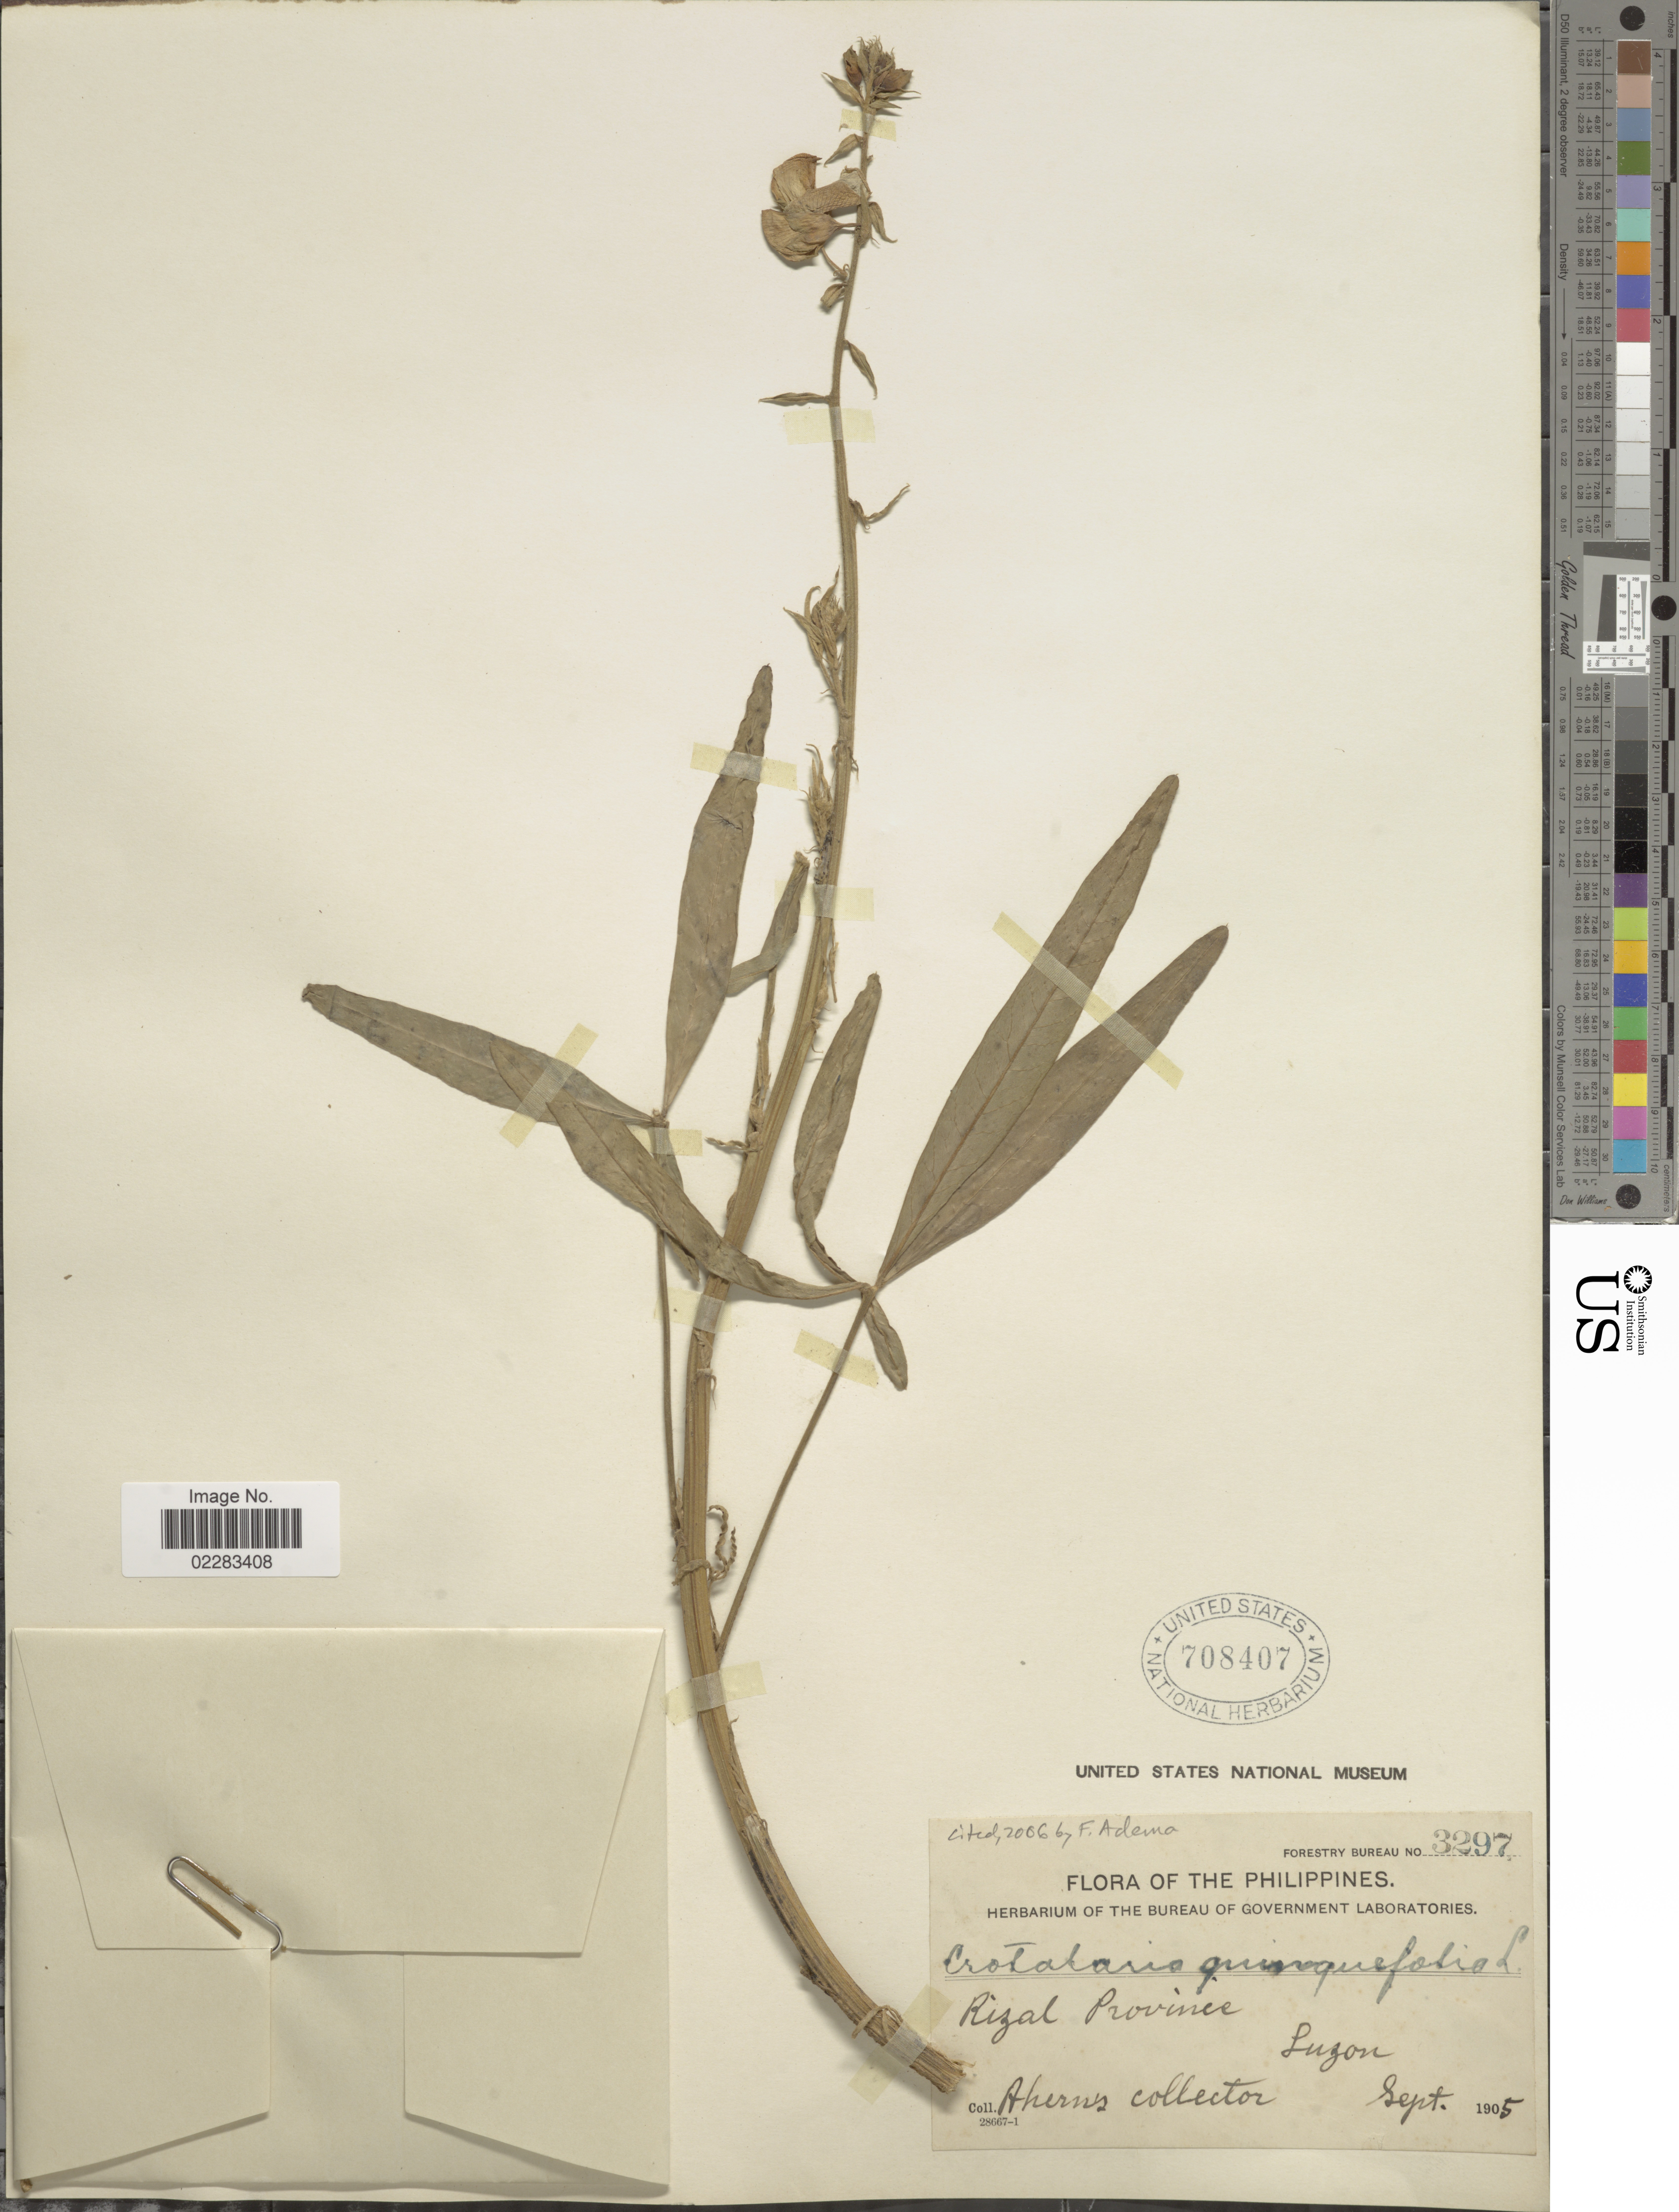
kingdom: Plantae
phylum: Tracheophyta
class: Magnoliopsida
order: Fabales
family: Fabaceae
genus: Crotalaria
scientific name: Crotalaria quinquefolia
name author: L.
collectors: Ahern's collector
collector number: Forestry Bureau 3297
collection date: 1905-09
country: Philippines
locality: Rizal Province, Luzon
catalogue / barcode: US 708407